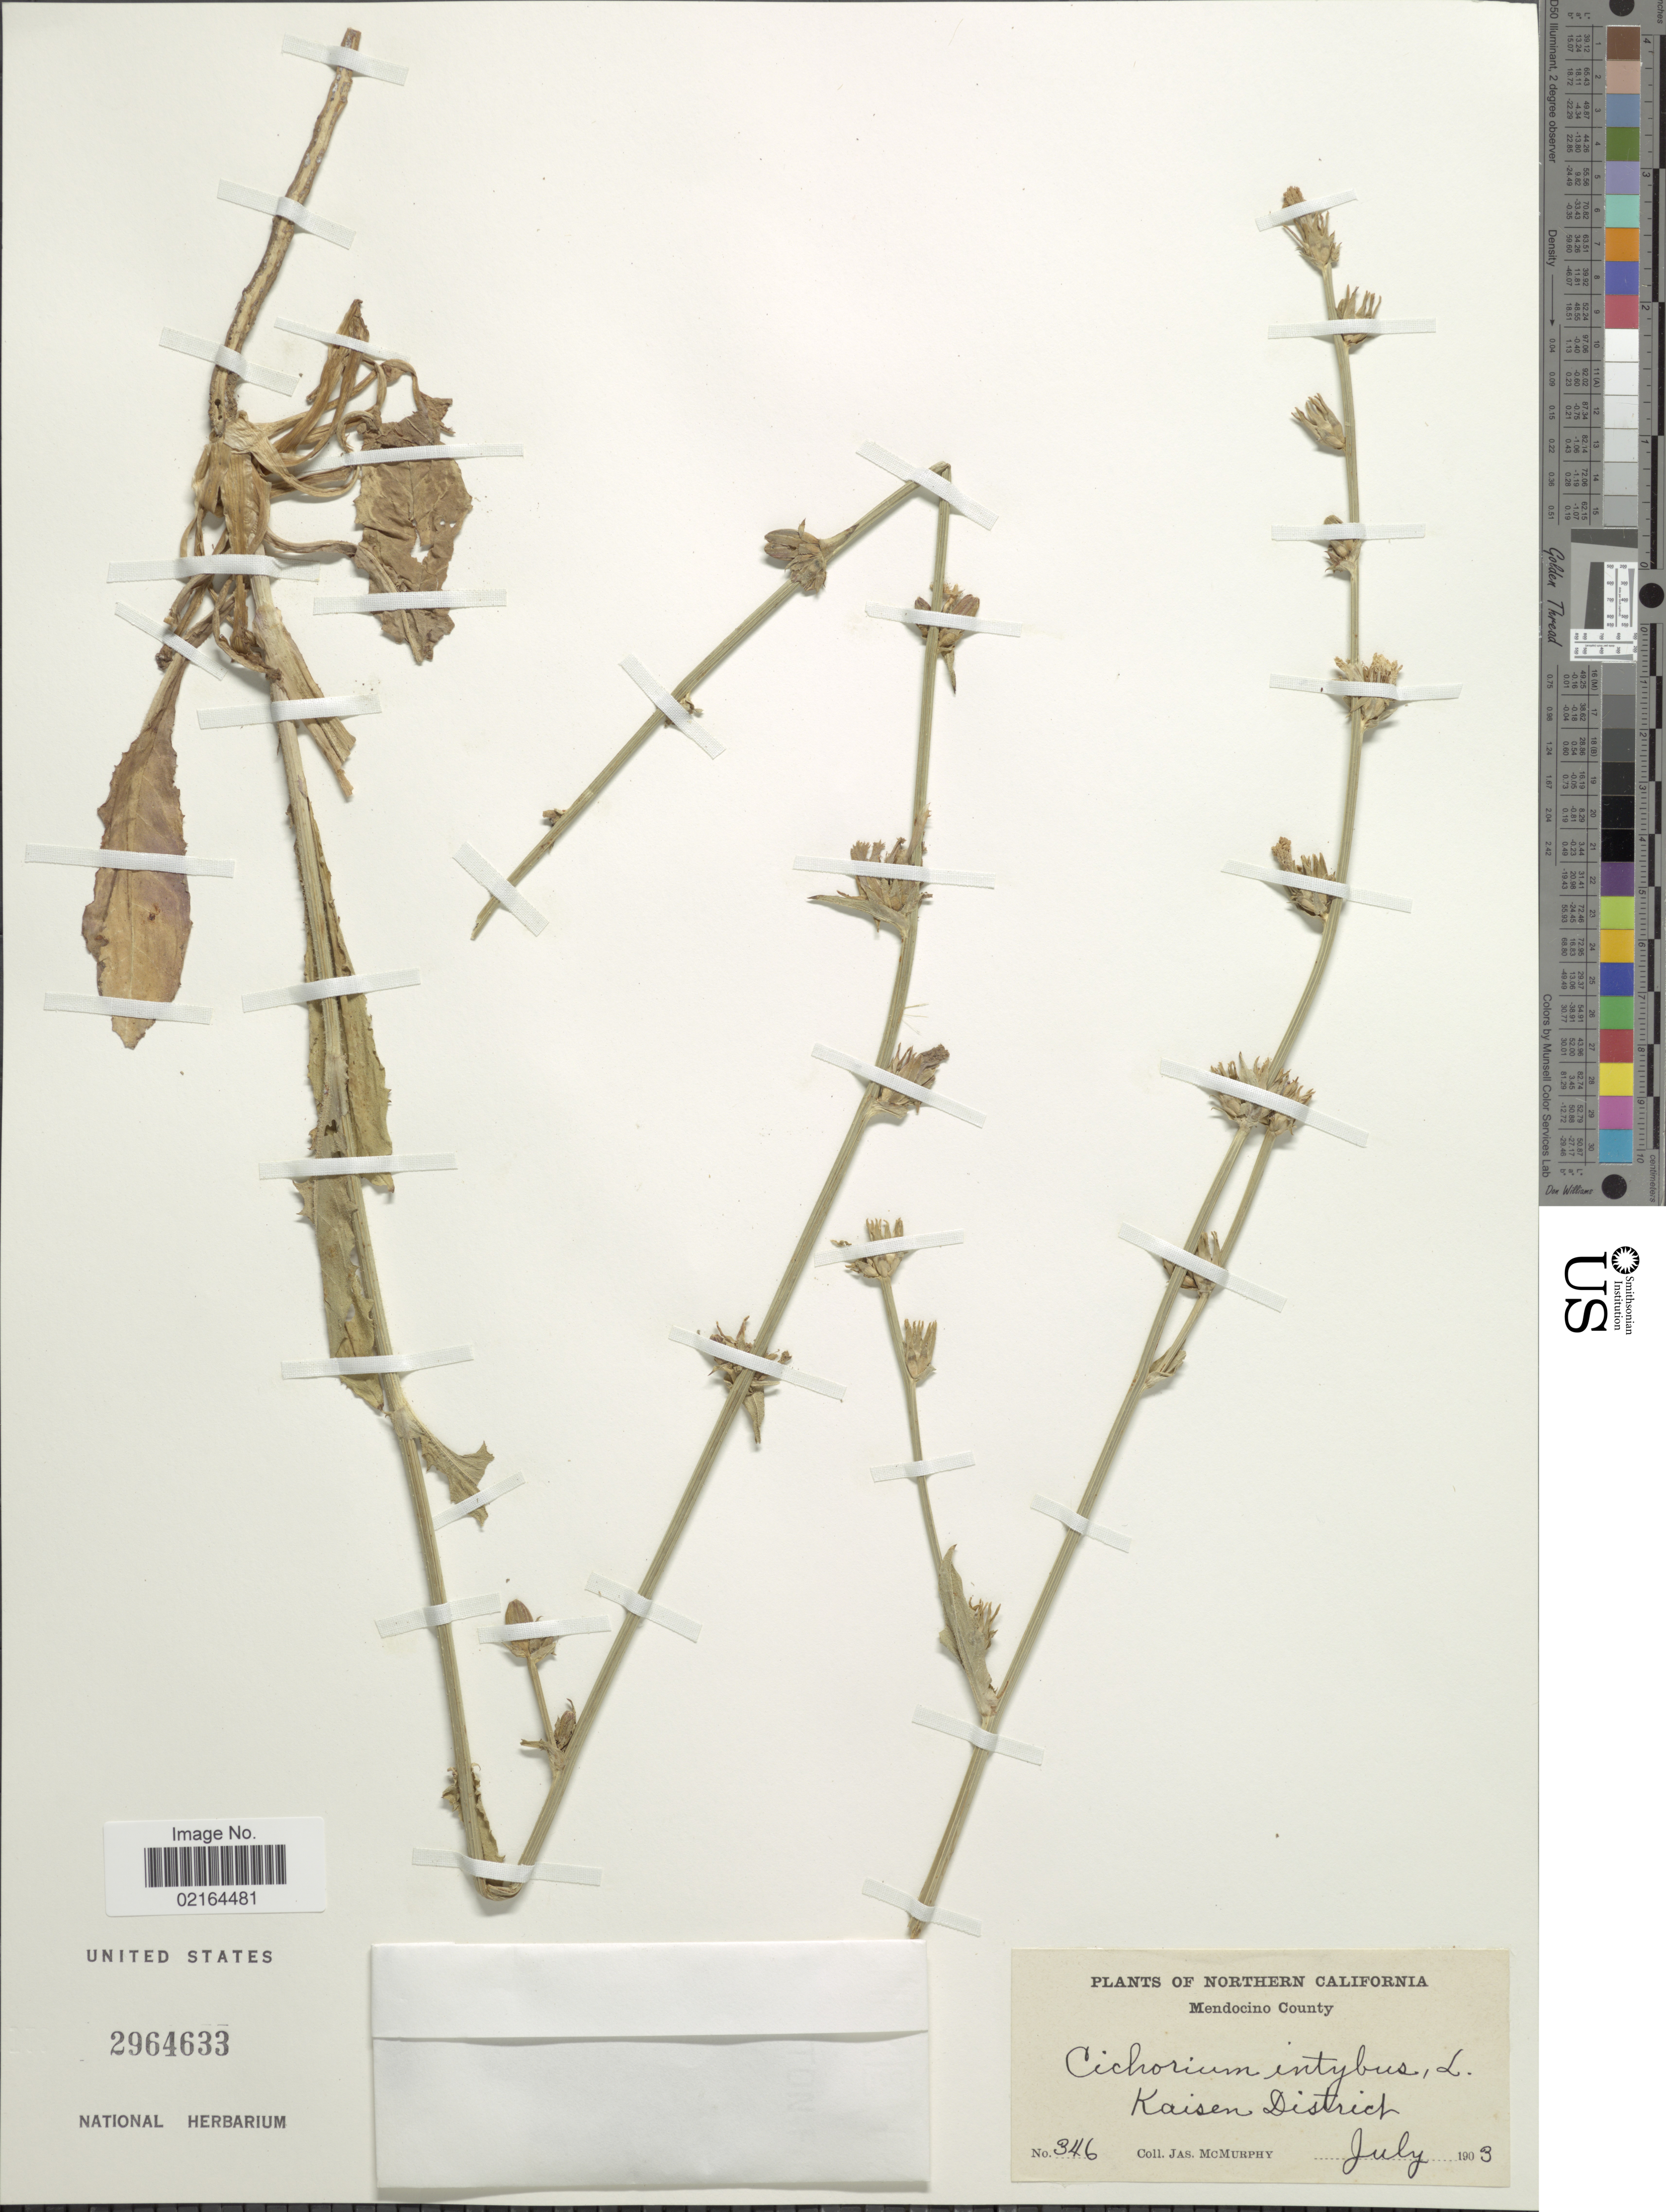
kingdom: Plantae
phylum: Tracheophyta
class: Magnoliopsida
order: Asterales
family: Asteraceae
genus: Cichorium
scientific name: Cichorium intybus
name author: L.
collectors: J. McMurphy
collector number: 346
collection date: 1903-07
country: United States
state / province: California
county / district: Mendocino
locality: Northern California, Mendocino County, Kaisen District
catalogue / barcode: US 2964633